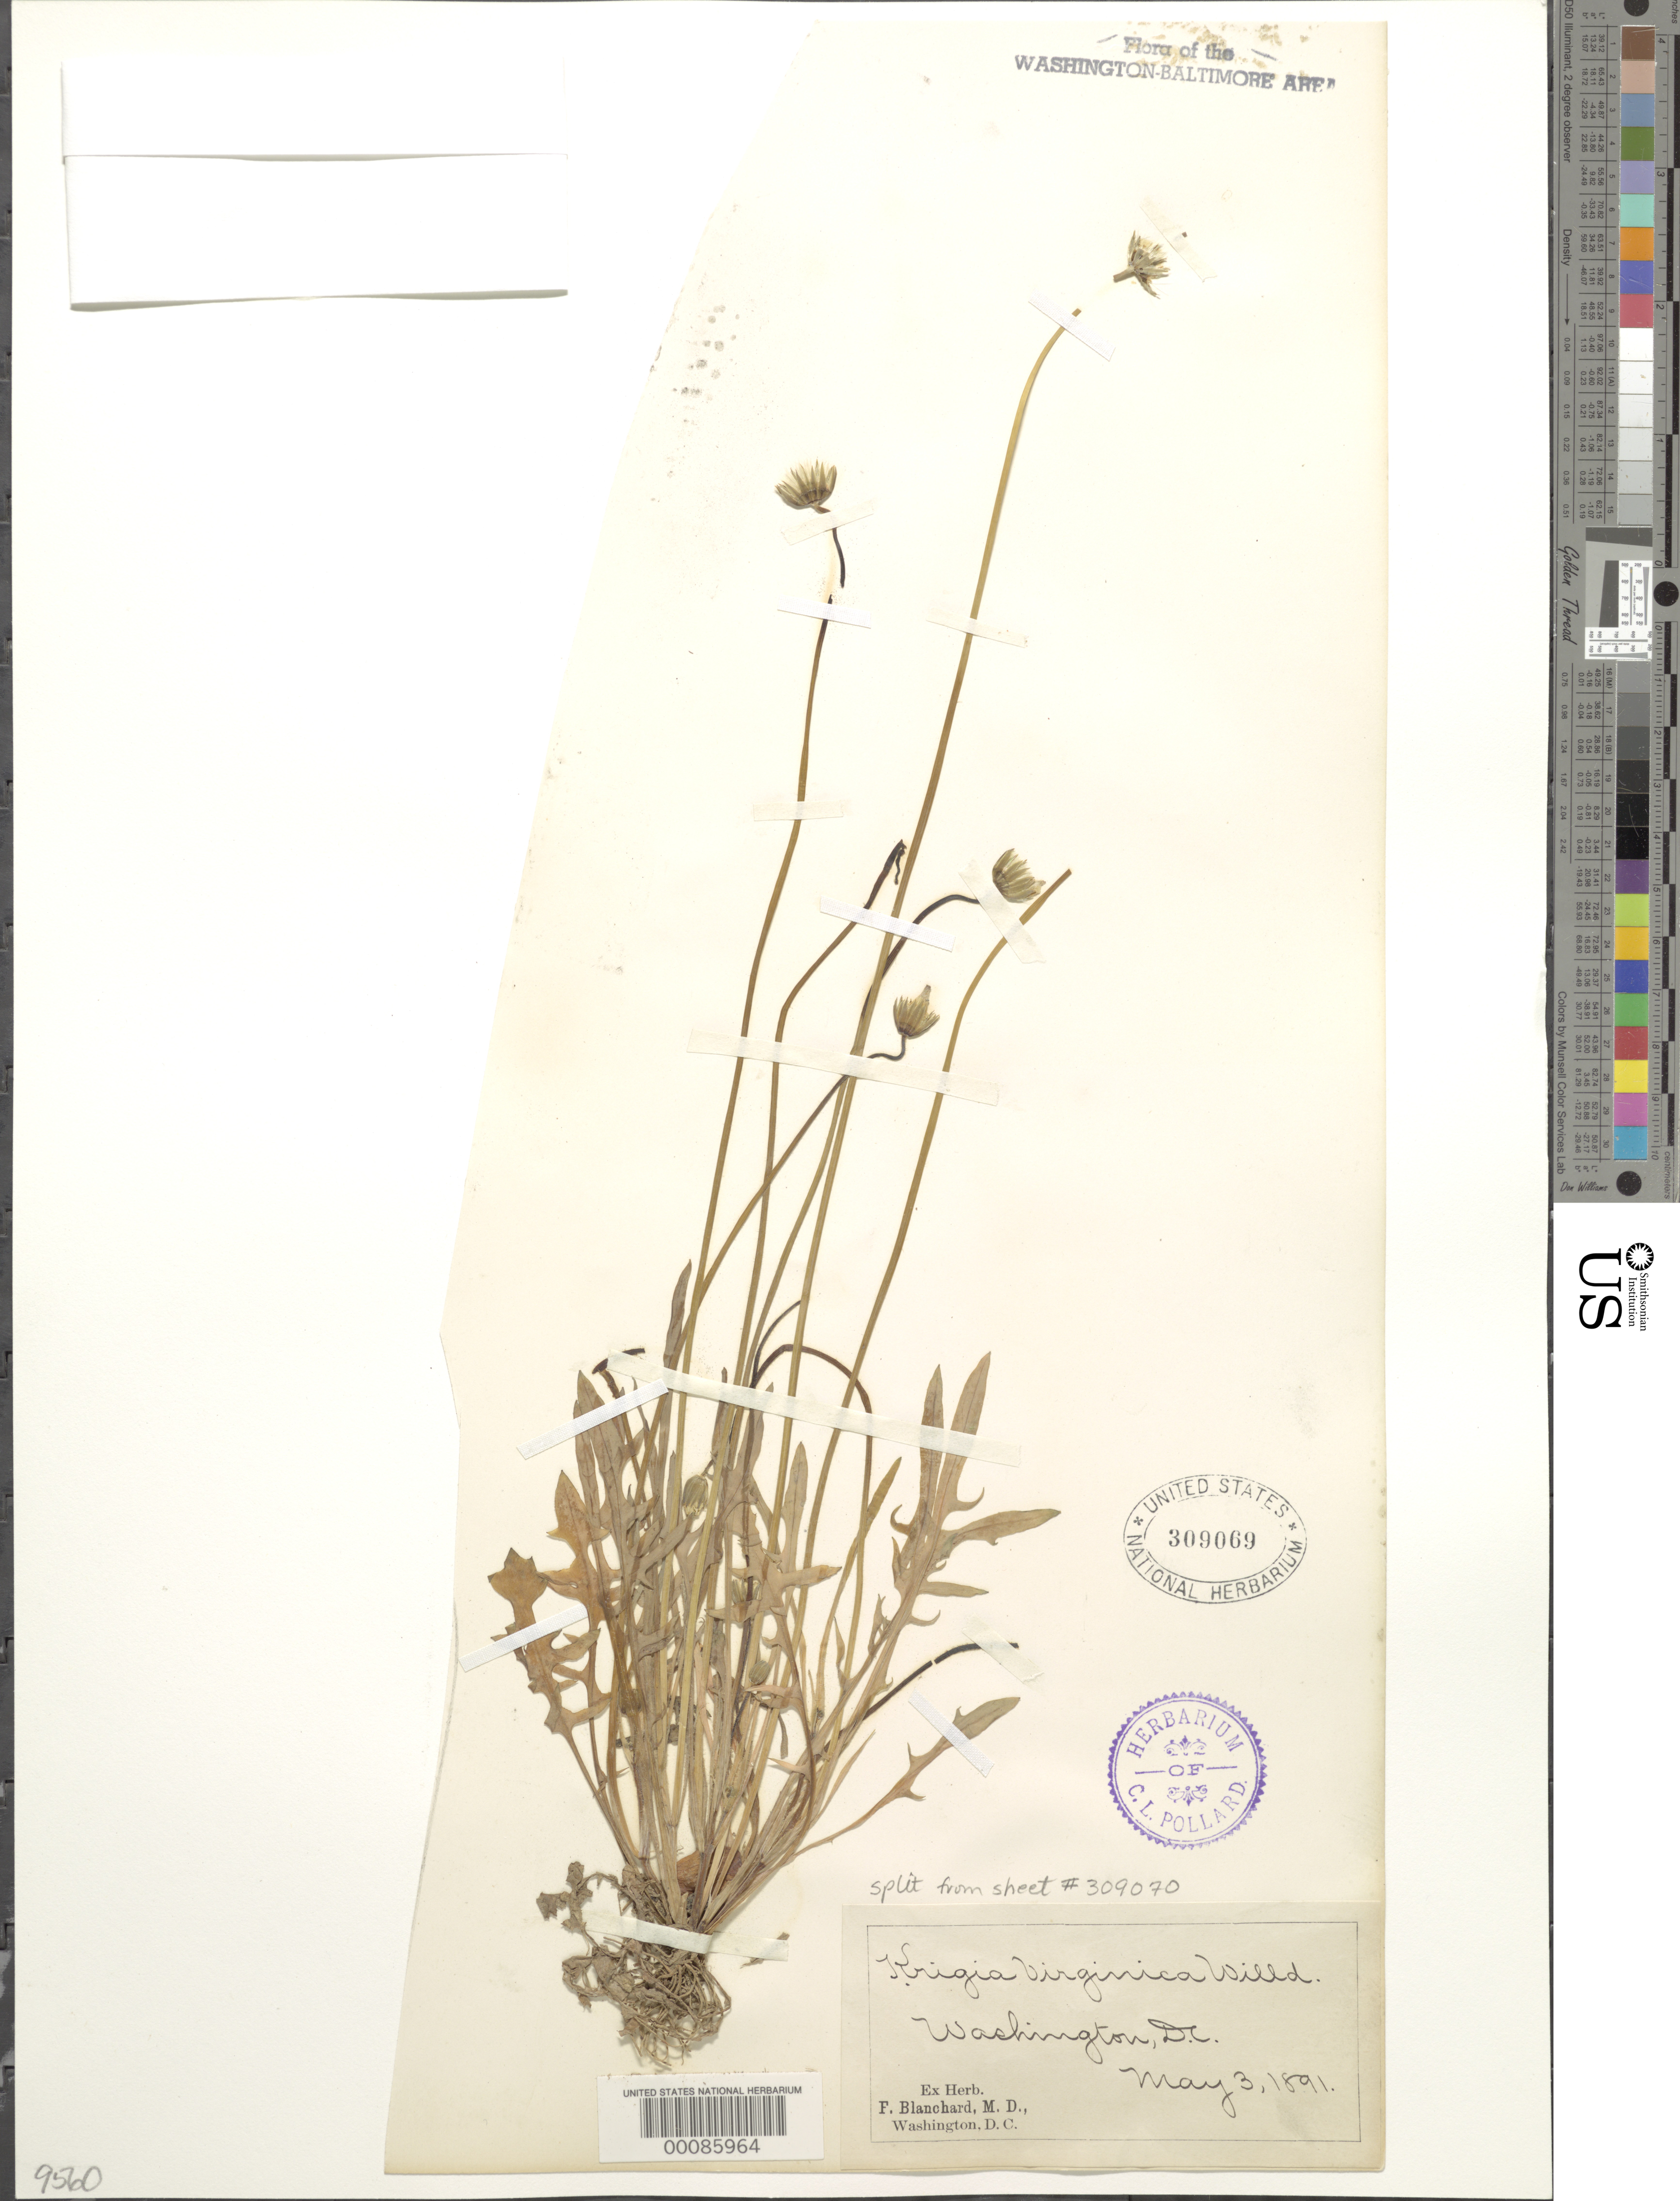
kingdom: Plantae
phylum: Tracheophyta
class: Magnoliopsida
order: Asterales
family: Asteraceae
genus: Krigia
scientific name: Krigia virginica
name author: (L.) Willd.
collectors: F. Blanchard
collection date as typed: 03 May 1891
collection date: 1891-05-03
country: United States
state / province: District of Columbia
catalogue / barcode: US 309069